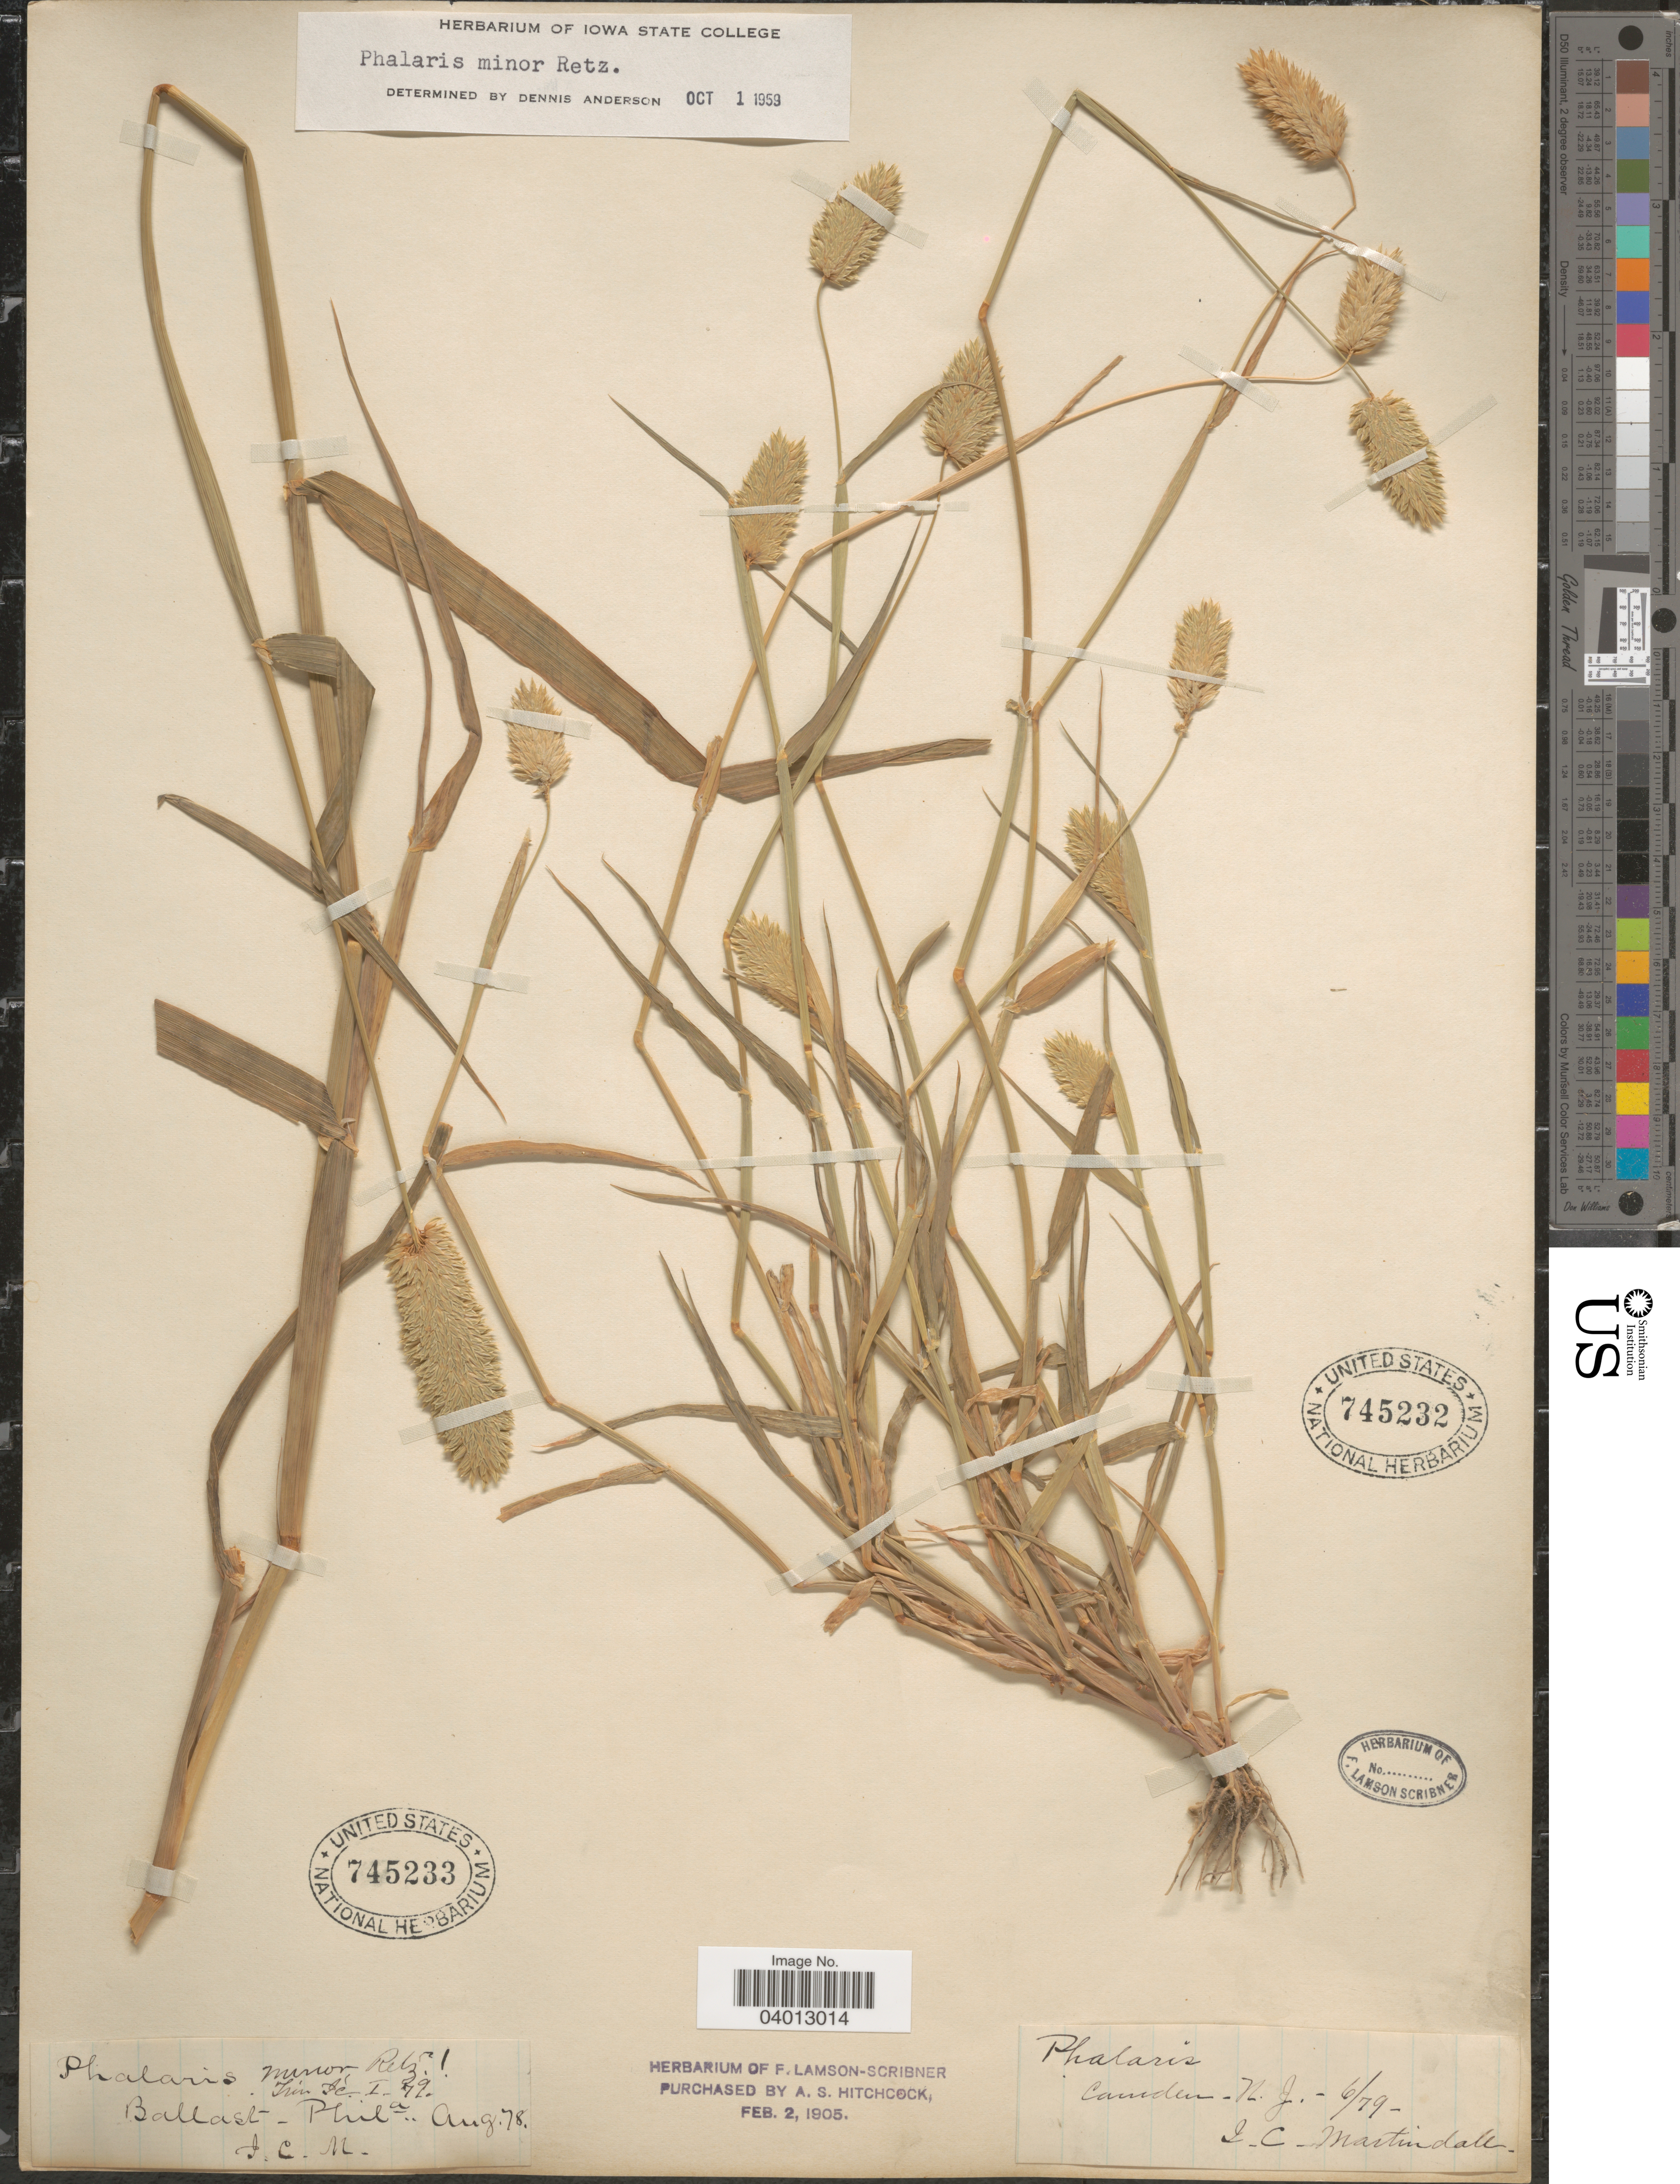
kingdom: Plantae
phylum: Tracheophyta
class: Liliopsida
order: Poales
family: Poaceae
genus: Phalaris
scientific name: Phalaris minor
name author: Retz.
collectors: I. C. Martindale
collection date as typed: Transcribed d/m/y: /6/79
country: United States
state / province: New Jersey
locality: Camden.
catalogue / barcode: US 745232